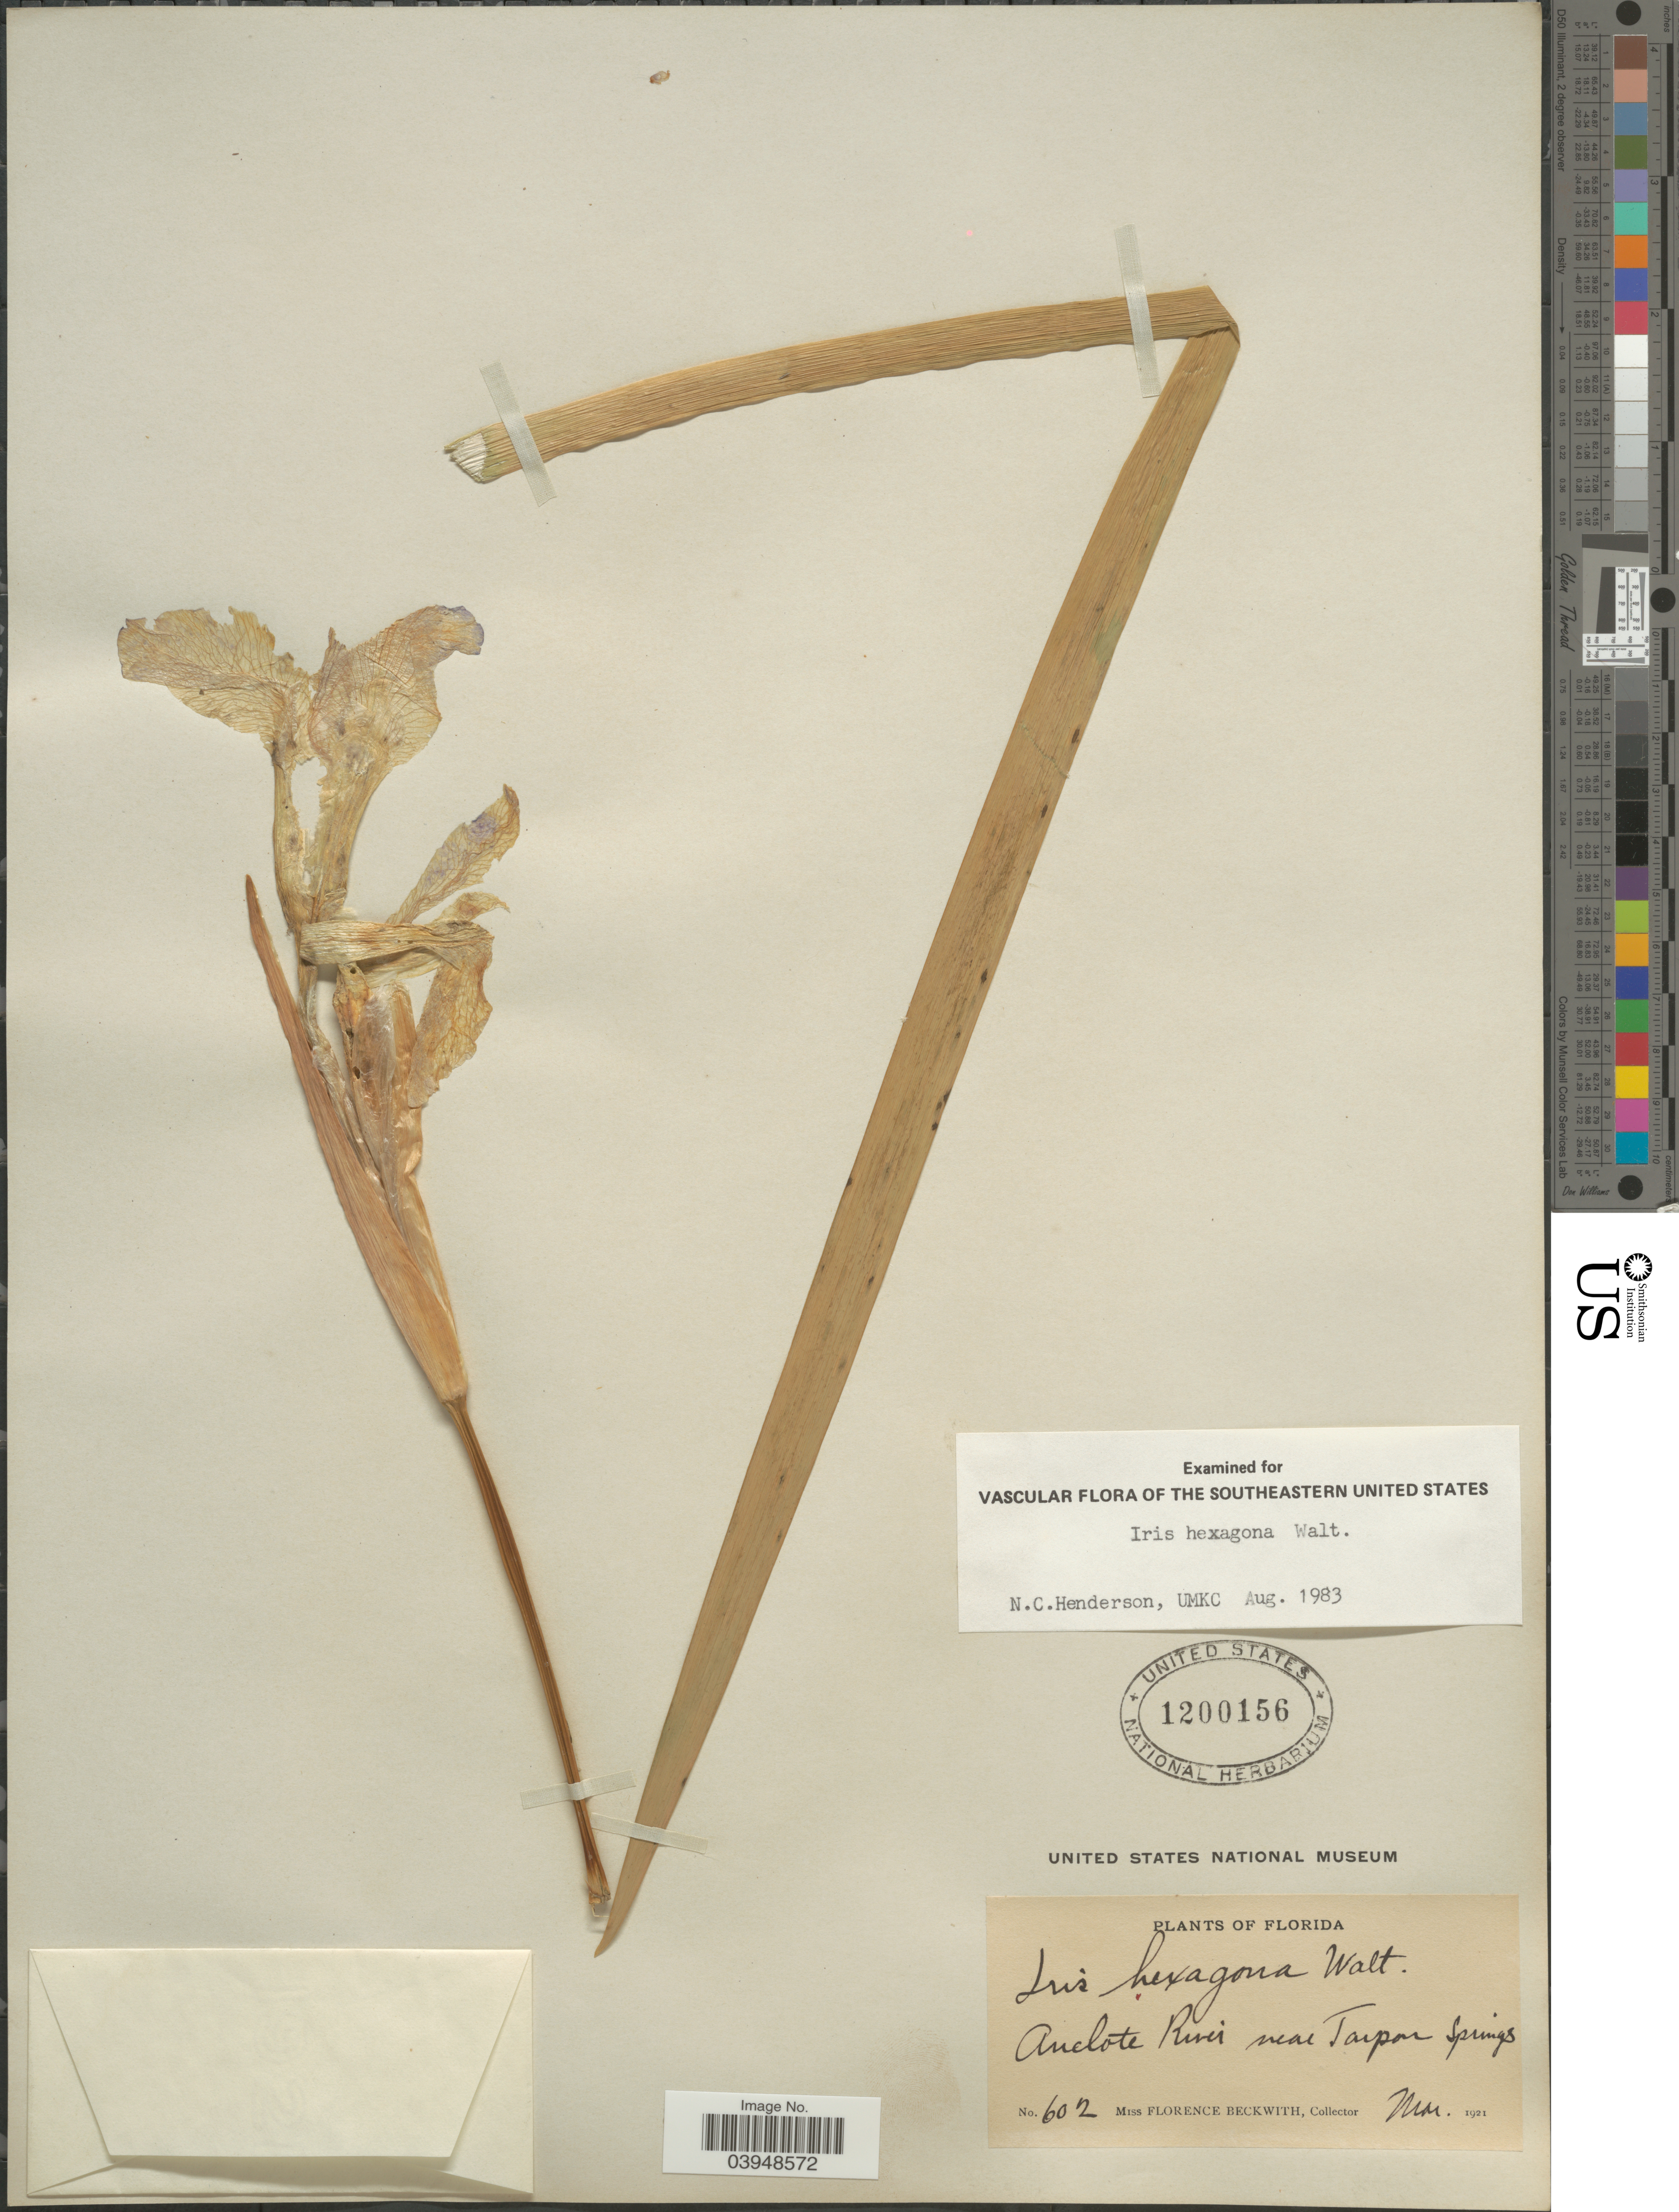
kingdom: Plantae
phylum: Tracheophyta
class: Liliopsida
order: Asparagales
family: Iridaceae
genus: Iris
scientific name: Iris hexagona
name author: Walter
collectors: F. Beckwith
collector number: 602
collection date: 1921-03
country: United States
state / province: Florida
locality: Anclote River near Tarpon Springs.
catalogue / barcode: US 1200156